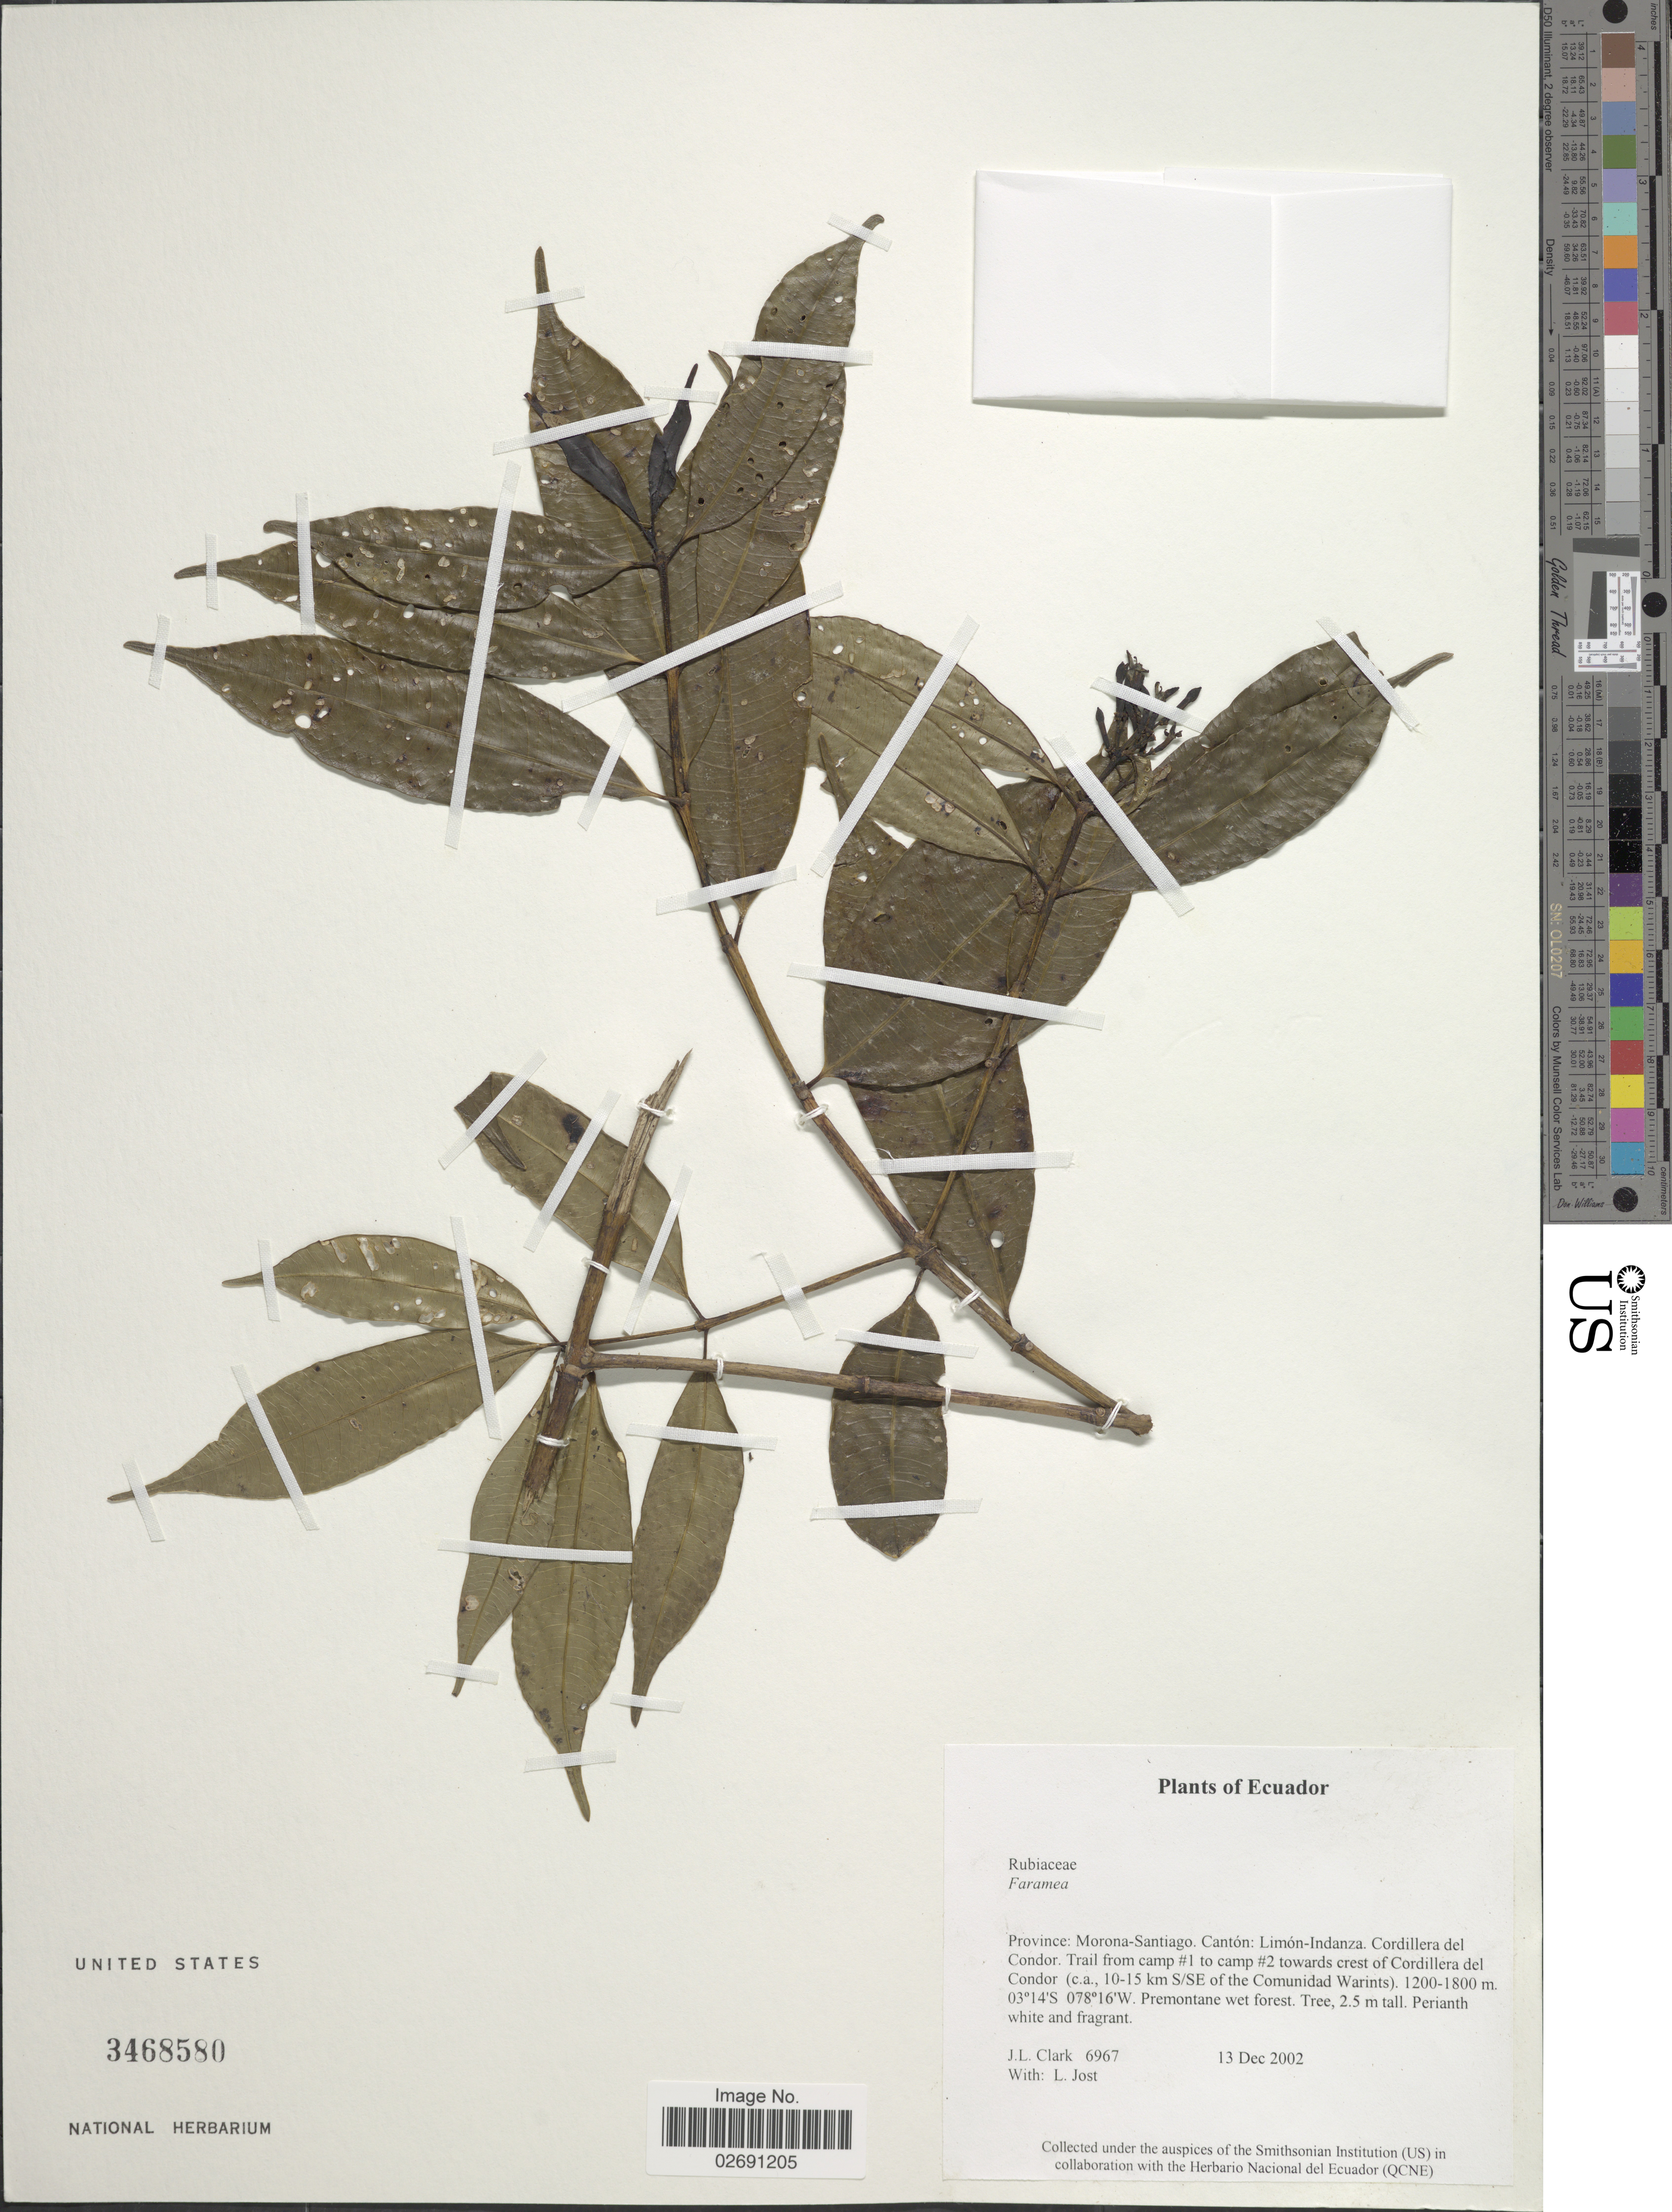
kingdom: Plantae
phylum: Tracheophyta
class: Magnoliopsida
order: Gentianales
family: Rubiaceae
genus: Faramea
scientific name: Faramea sp.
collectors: J. L. Clark & L. Jost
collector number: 6967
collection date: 2002-12-13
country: Ecuador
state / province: Morona-Santiago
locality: Canton: Limon-Indanza, Cordillera del Condor, trail from camp # 1 to camp # 2 towards crest of Cordillera del Condor (c.a., 10-15 km S/SE of the Comunidad Warints)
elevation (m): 1200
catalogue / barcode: US 36468580